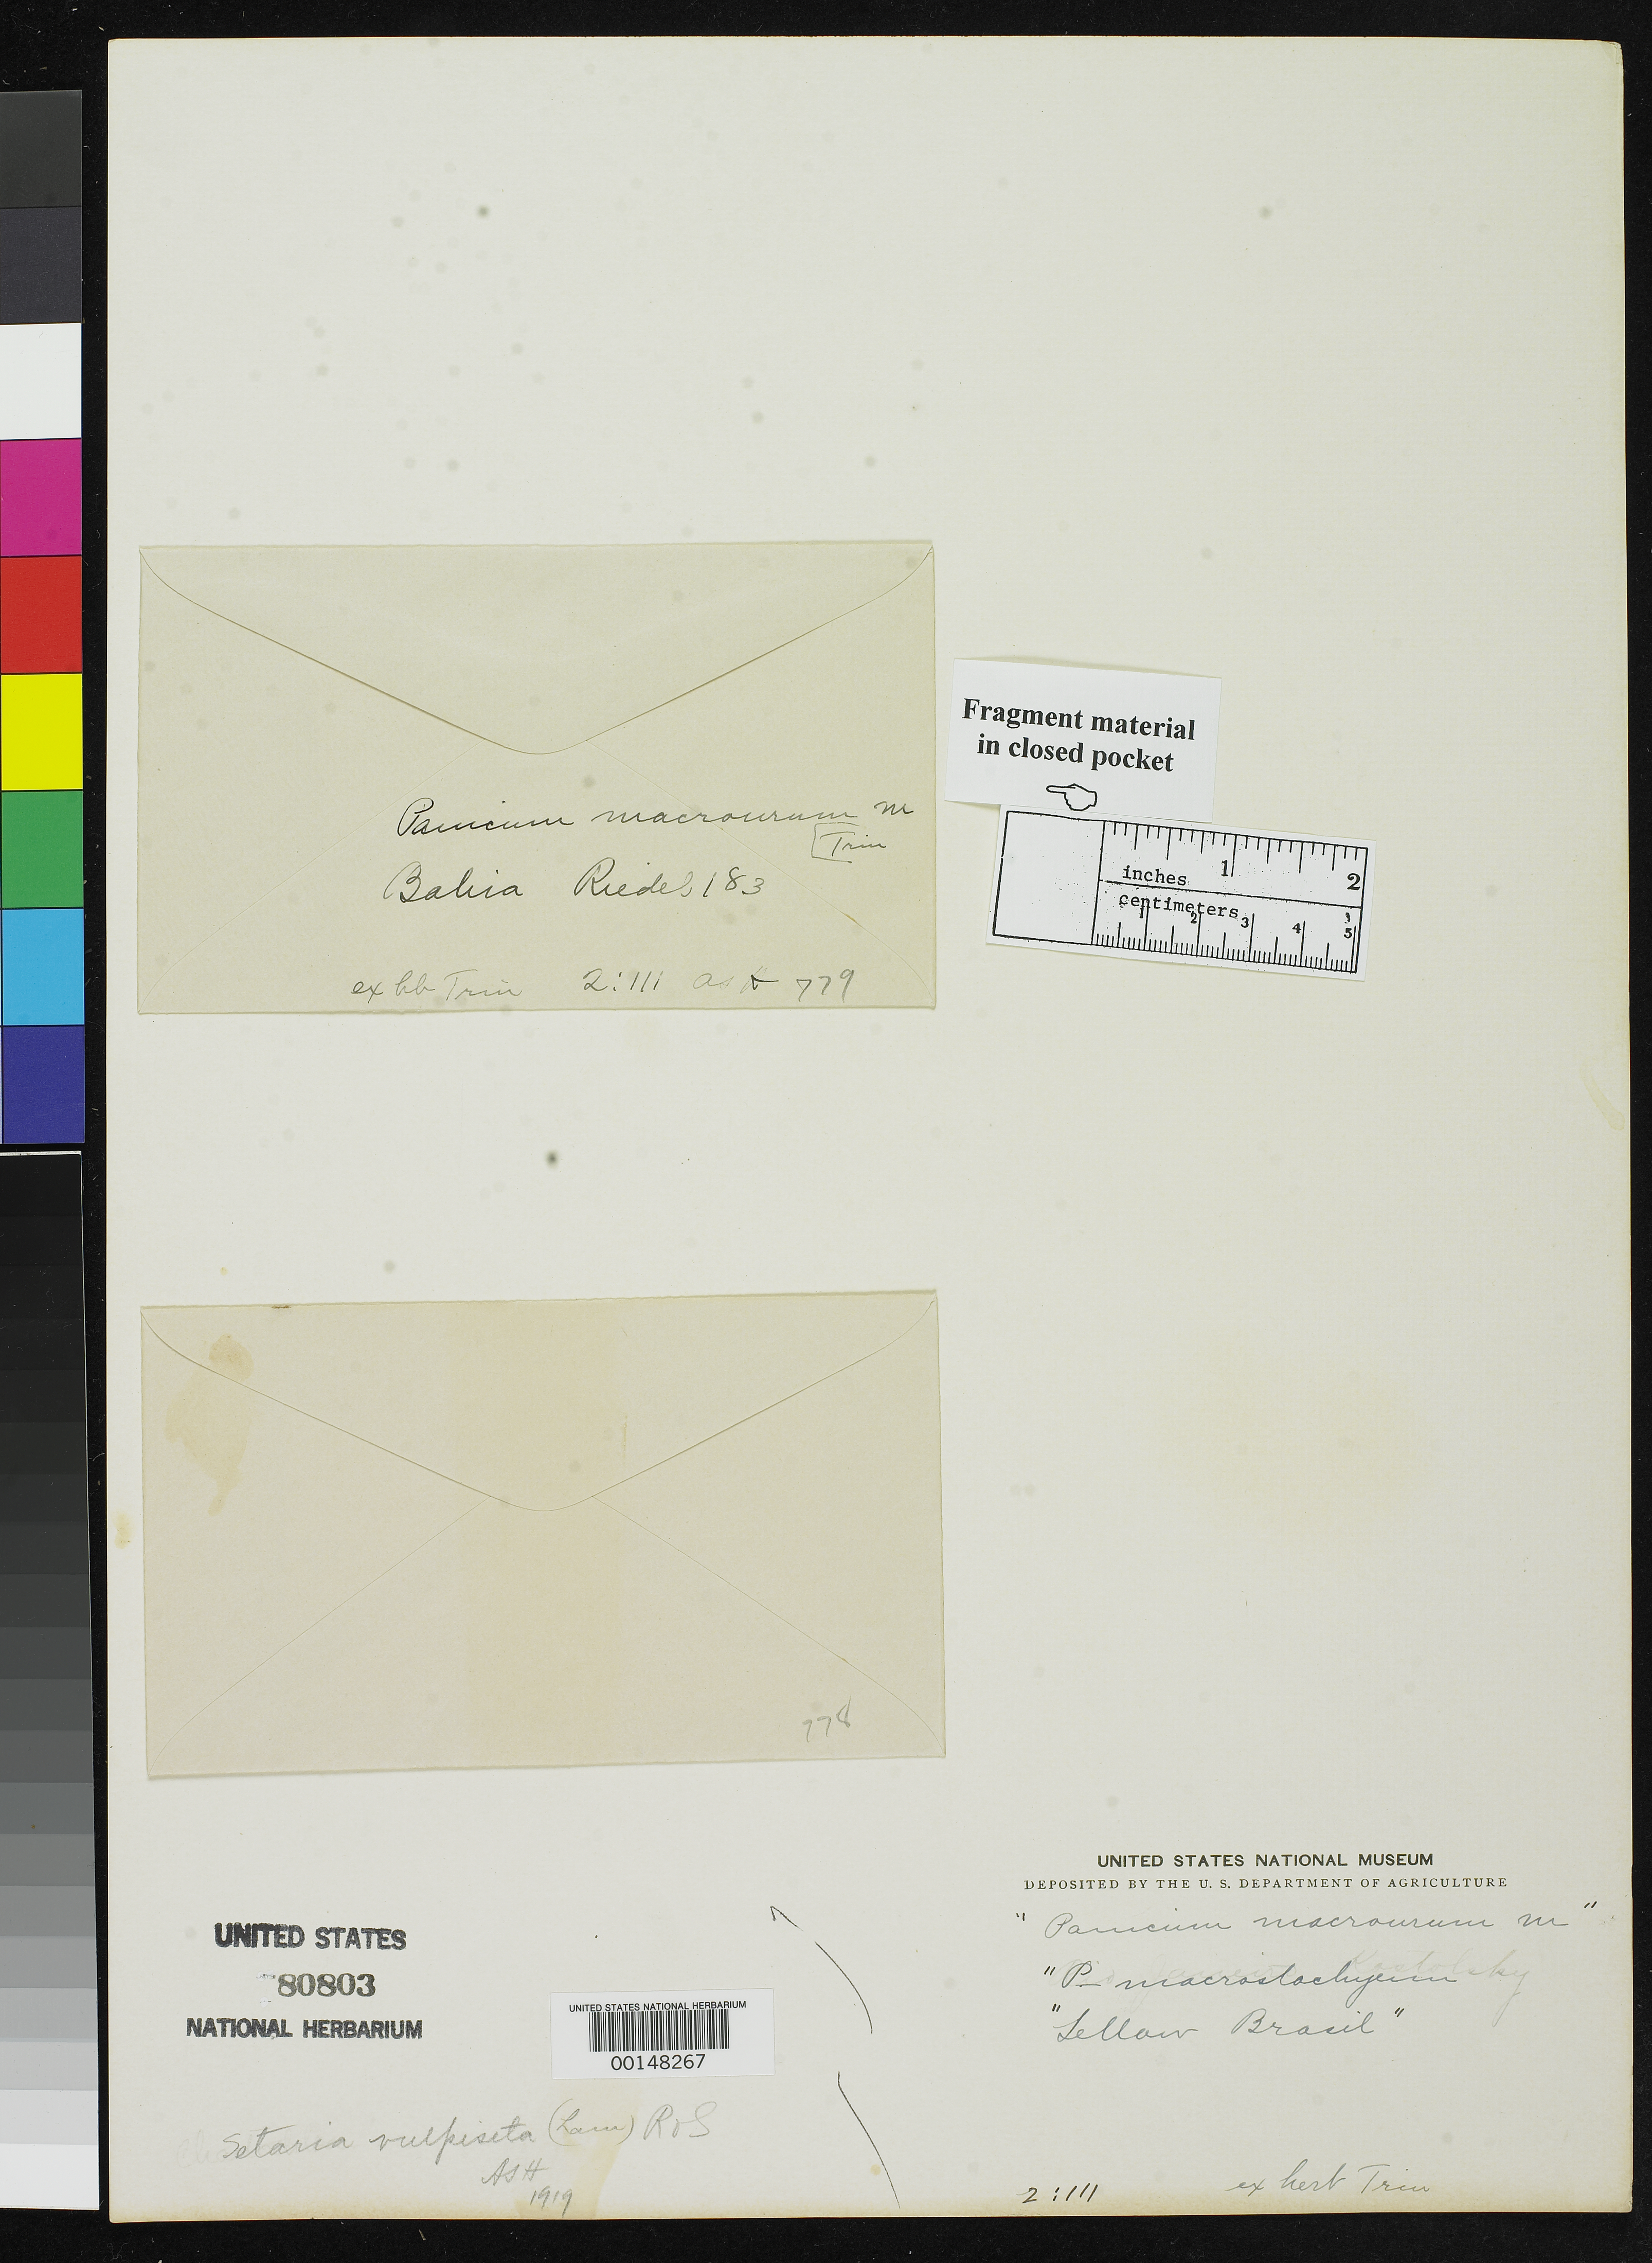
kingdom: Plantae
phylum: Tracheophyta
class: Liliopsida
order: Poales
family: Poaceae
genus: Panicum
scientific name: Panicum macrourum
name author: Trin.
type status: Type Fragment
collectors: F. Sellow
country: Brazil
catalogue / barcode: US 80803